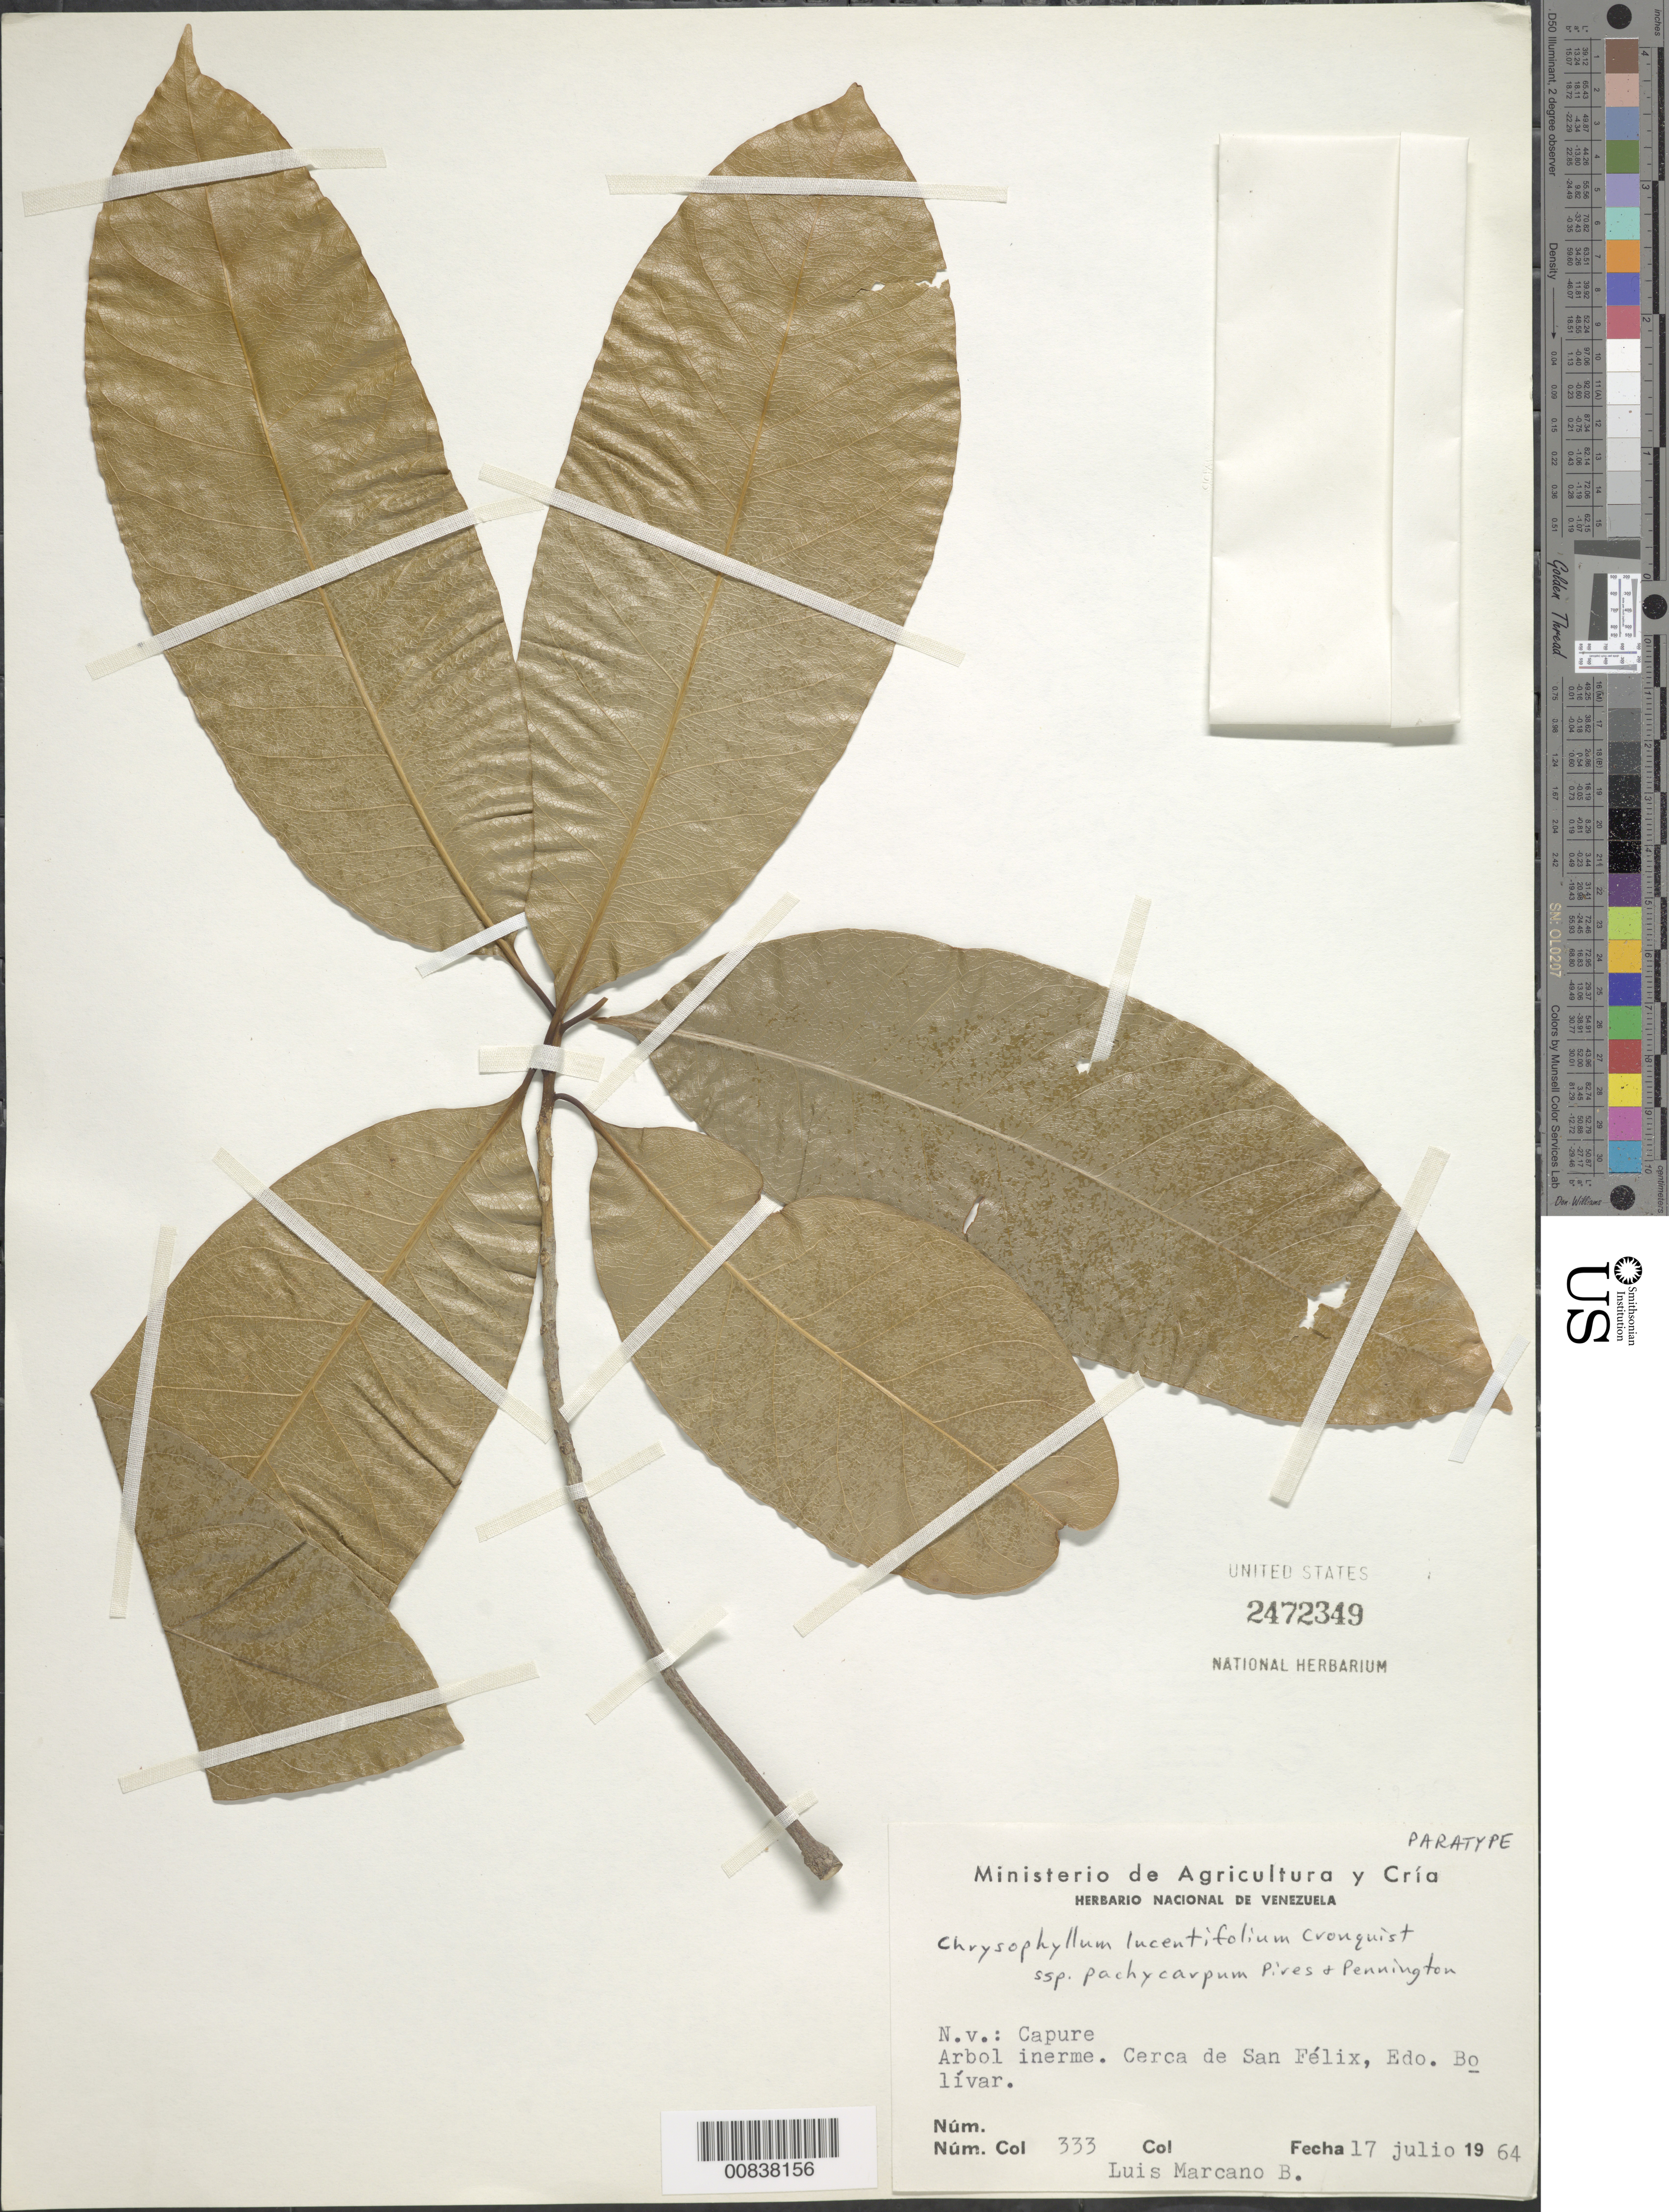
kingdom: Plantae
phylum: Tracheophyta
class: Magnoliopsida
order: Ericales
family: Sapotaceae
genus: Chrysophyllum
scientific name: Chrysophyllum lucentifolium subsp. pachycarpum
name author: Pires & T.D. Penn.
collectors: L. Marcano-Berti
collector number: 333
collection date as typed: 17-Jul-64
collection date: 1964-07-17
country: Venezuela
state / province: Bolívar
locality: San Félix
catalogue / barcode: US 2472349